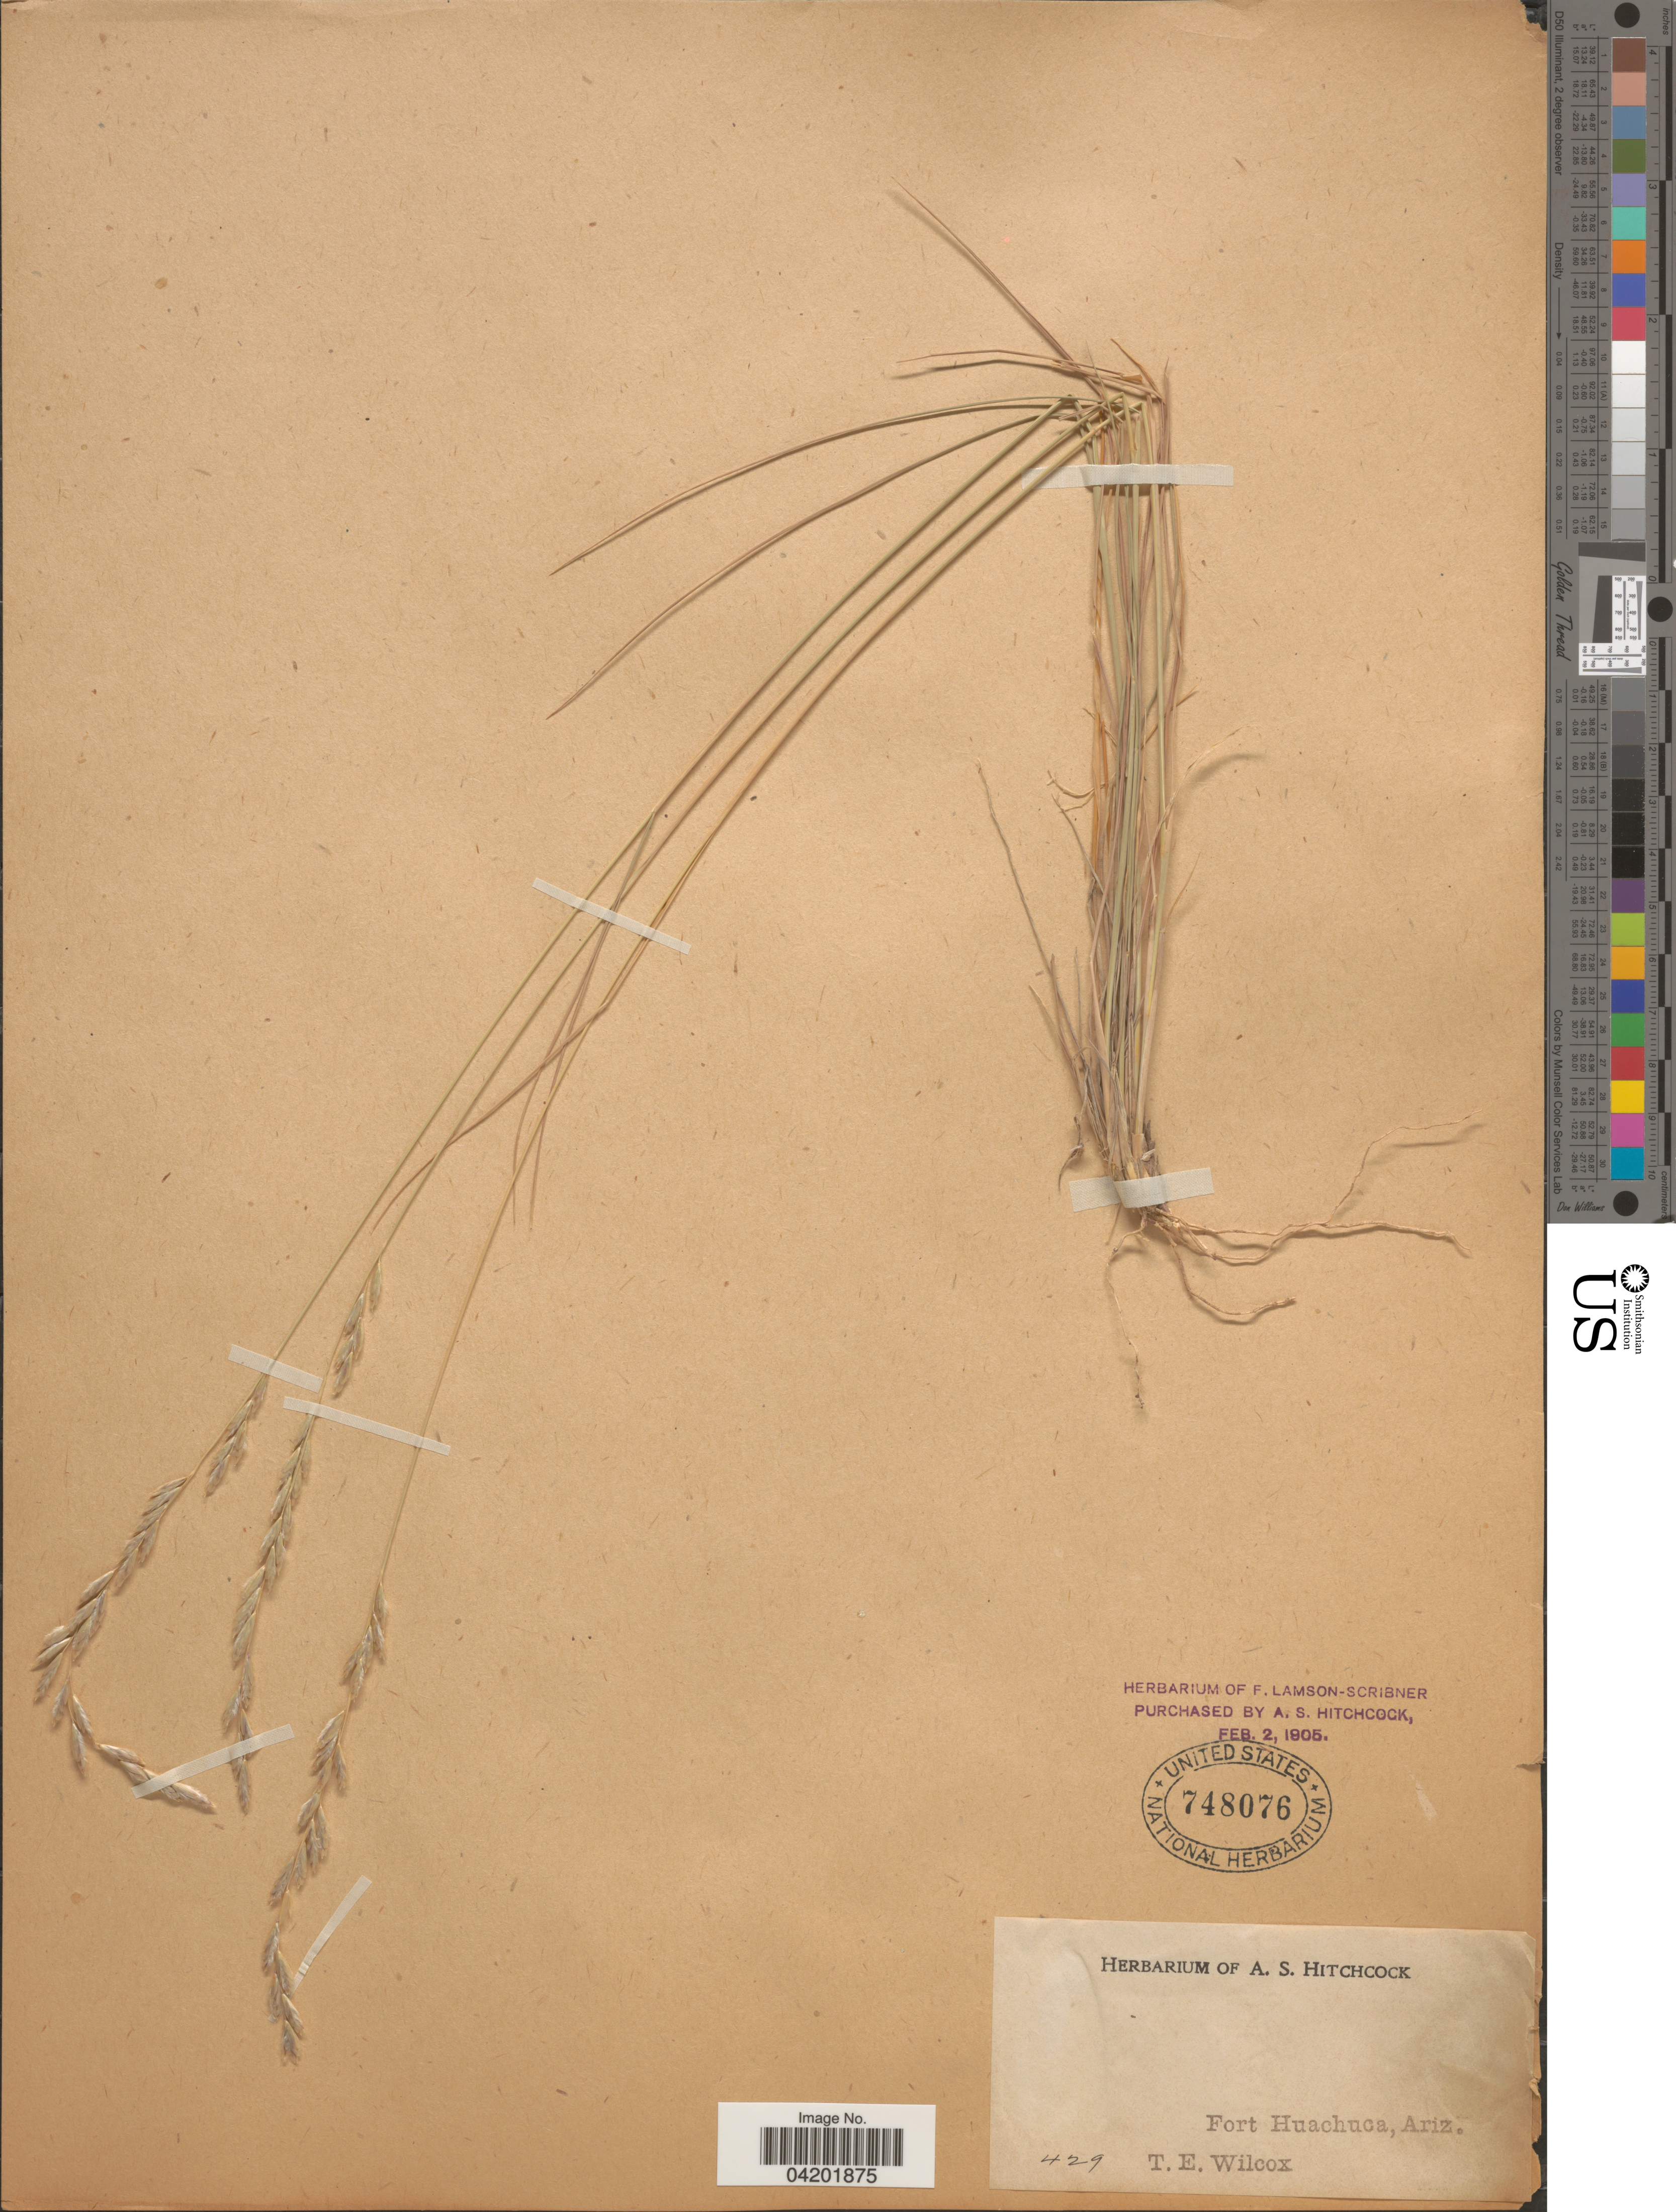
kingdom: Plantae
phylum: Tracheophyta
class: Liliopsida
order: Poales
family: Poaceae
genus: Tridentopsis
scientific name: Tridentopsis mutica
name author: (Torr.) P.M. Peterson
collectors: T. E. Wilcox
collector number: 429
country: United States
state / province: Arizona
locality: Fort Huachuca.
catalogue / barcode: US 748076